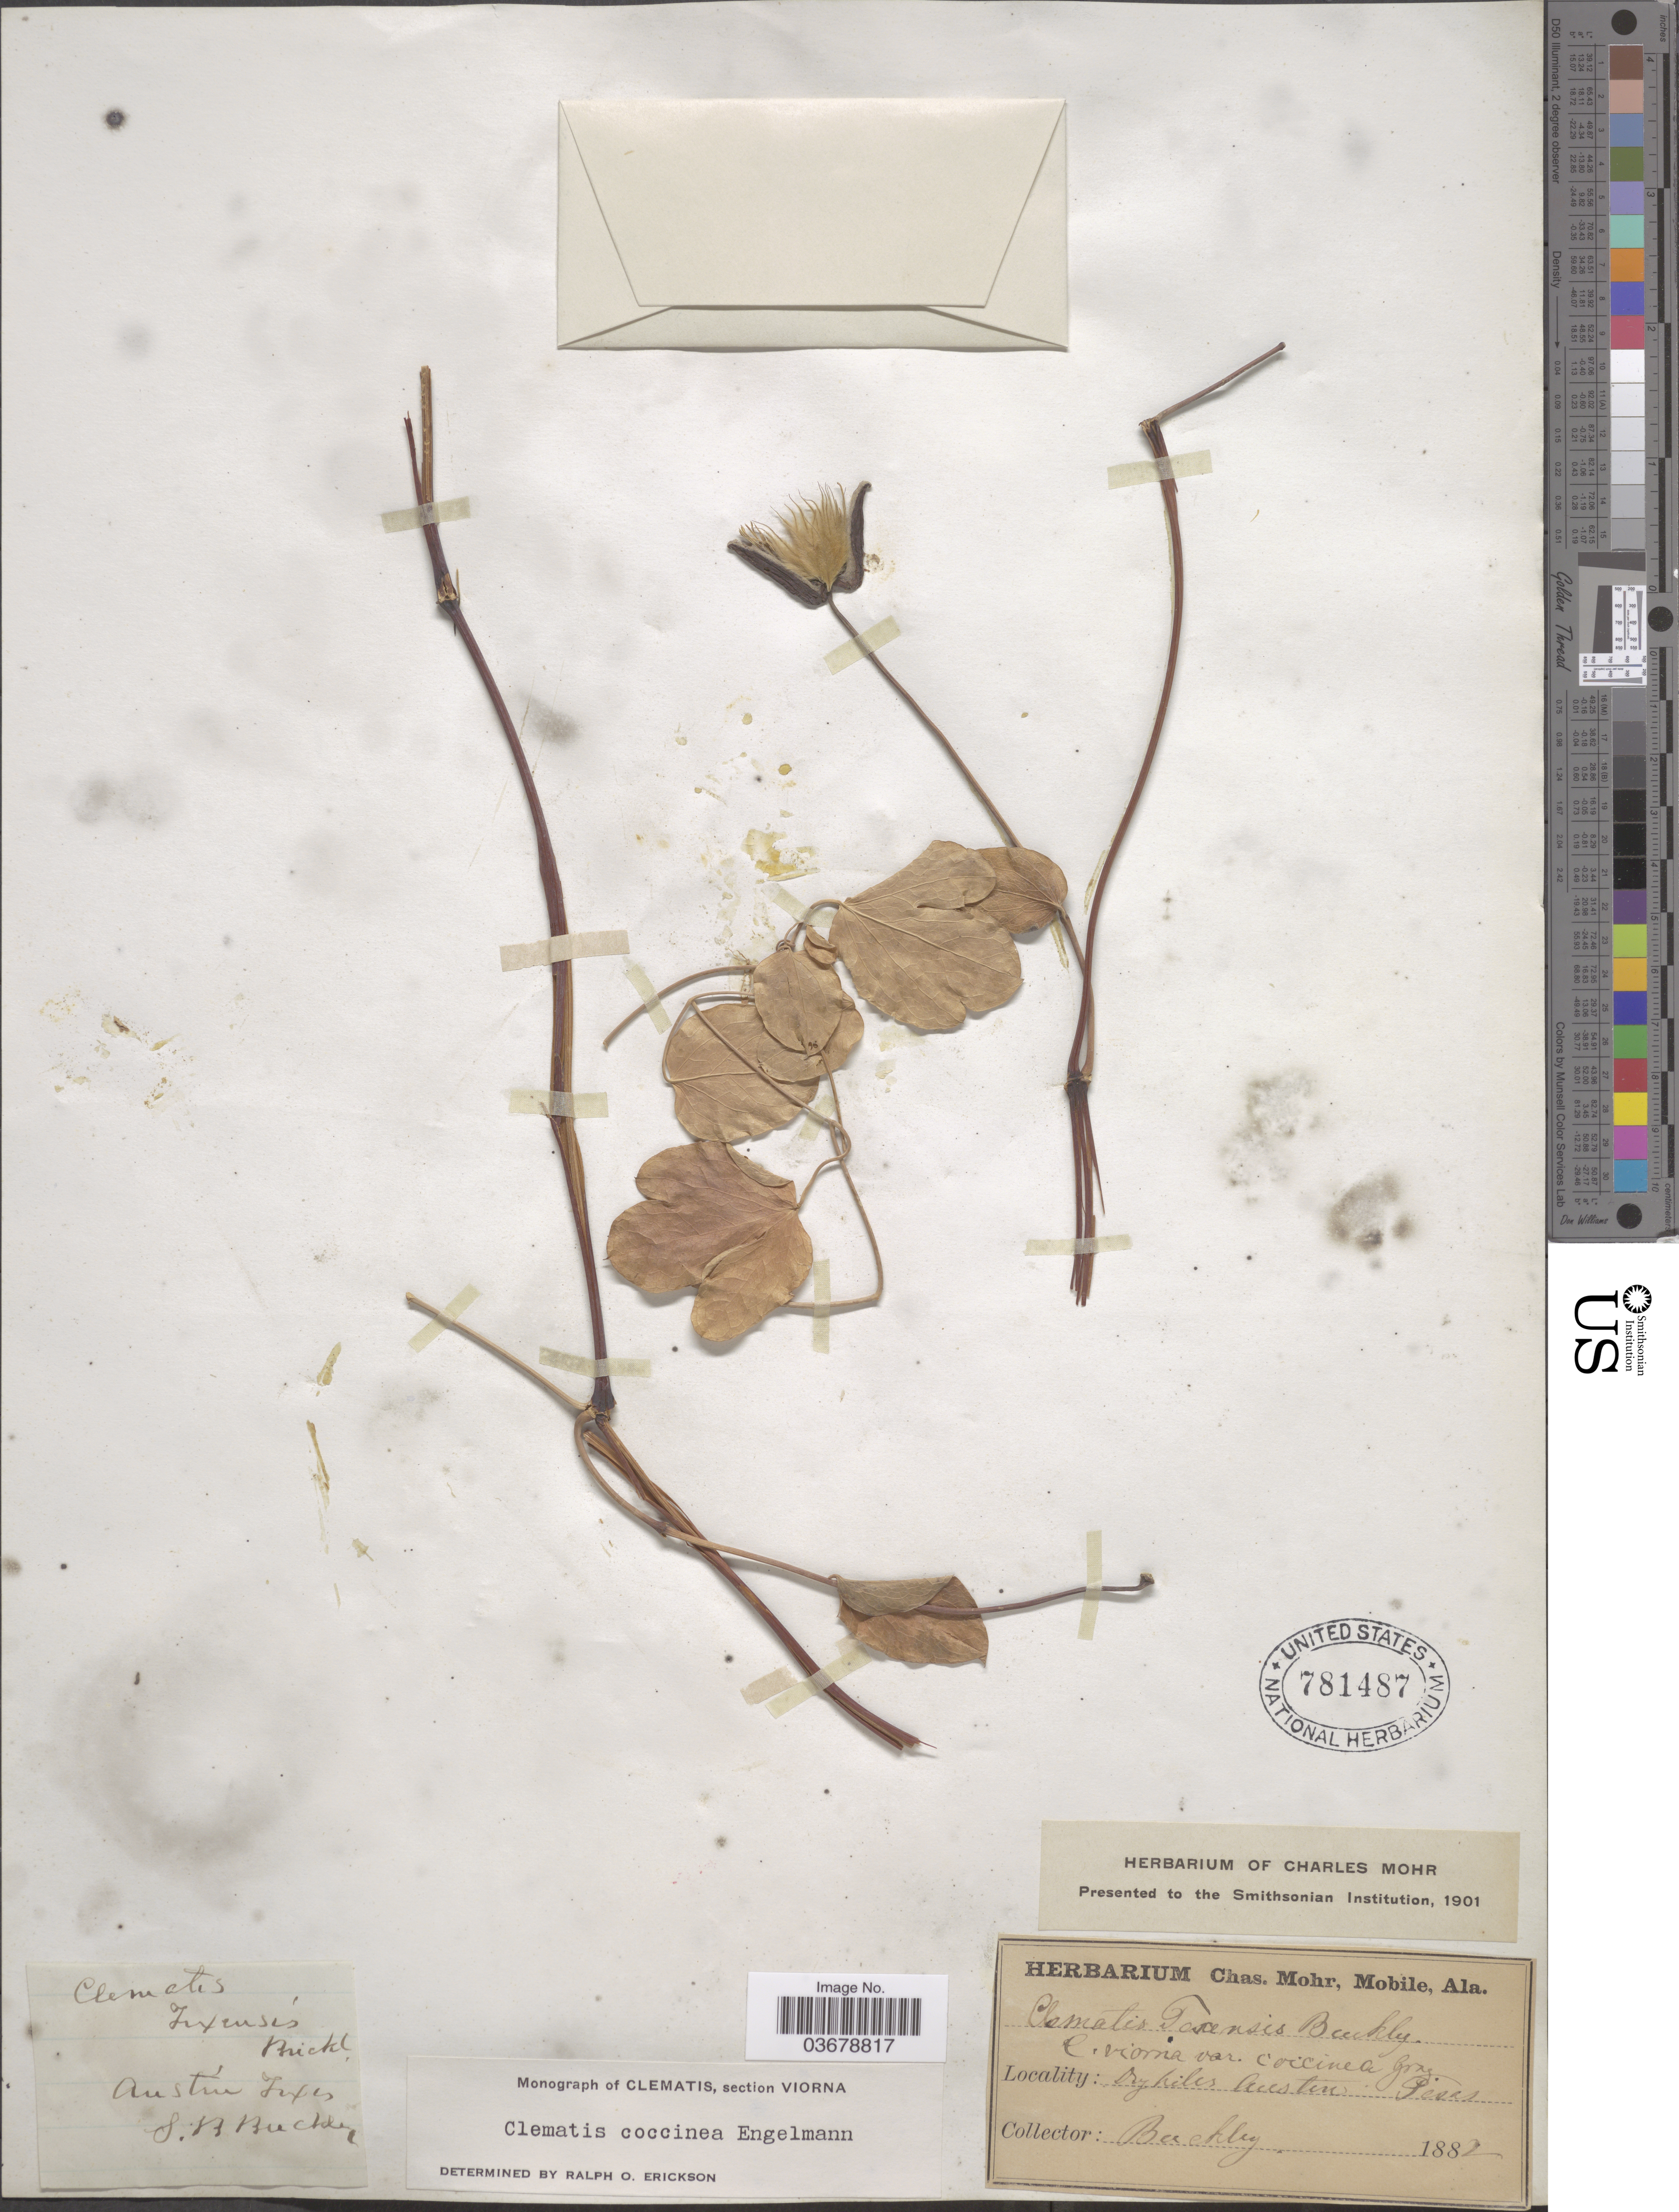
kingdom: Plantae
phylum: Tracheophyta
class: Magnoliopsida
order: Ranunculales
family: Ranunculaceae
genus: Clematis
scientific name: Clematis texensis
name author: Buckley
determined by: Strong, M. T., (US), Smithsonian Institution - National Museum of Natural History (UNITED STATES)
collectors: S. B. Buckley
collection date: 1882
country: United States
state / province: Texas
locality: Austin.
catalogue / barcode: US 781487